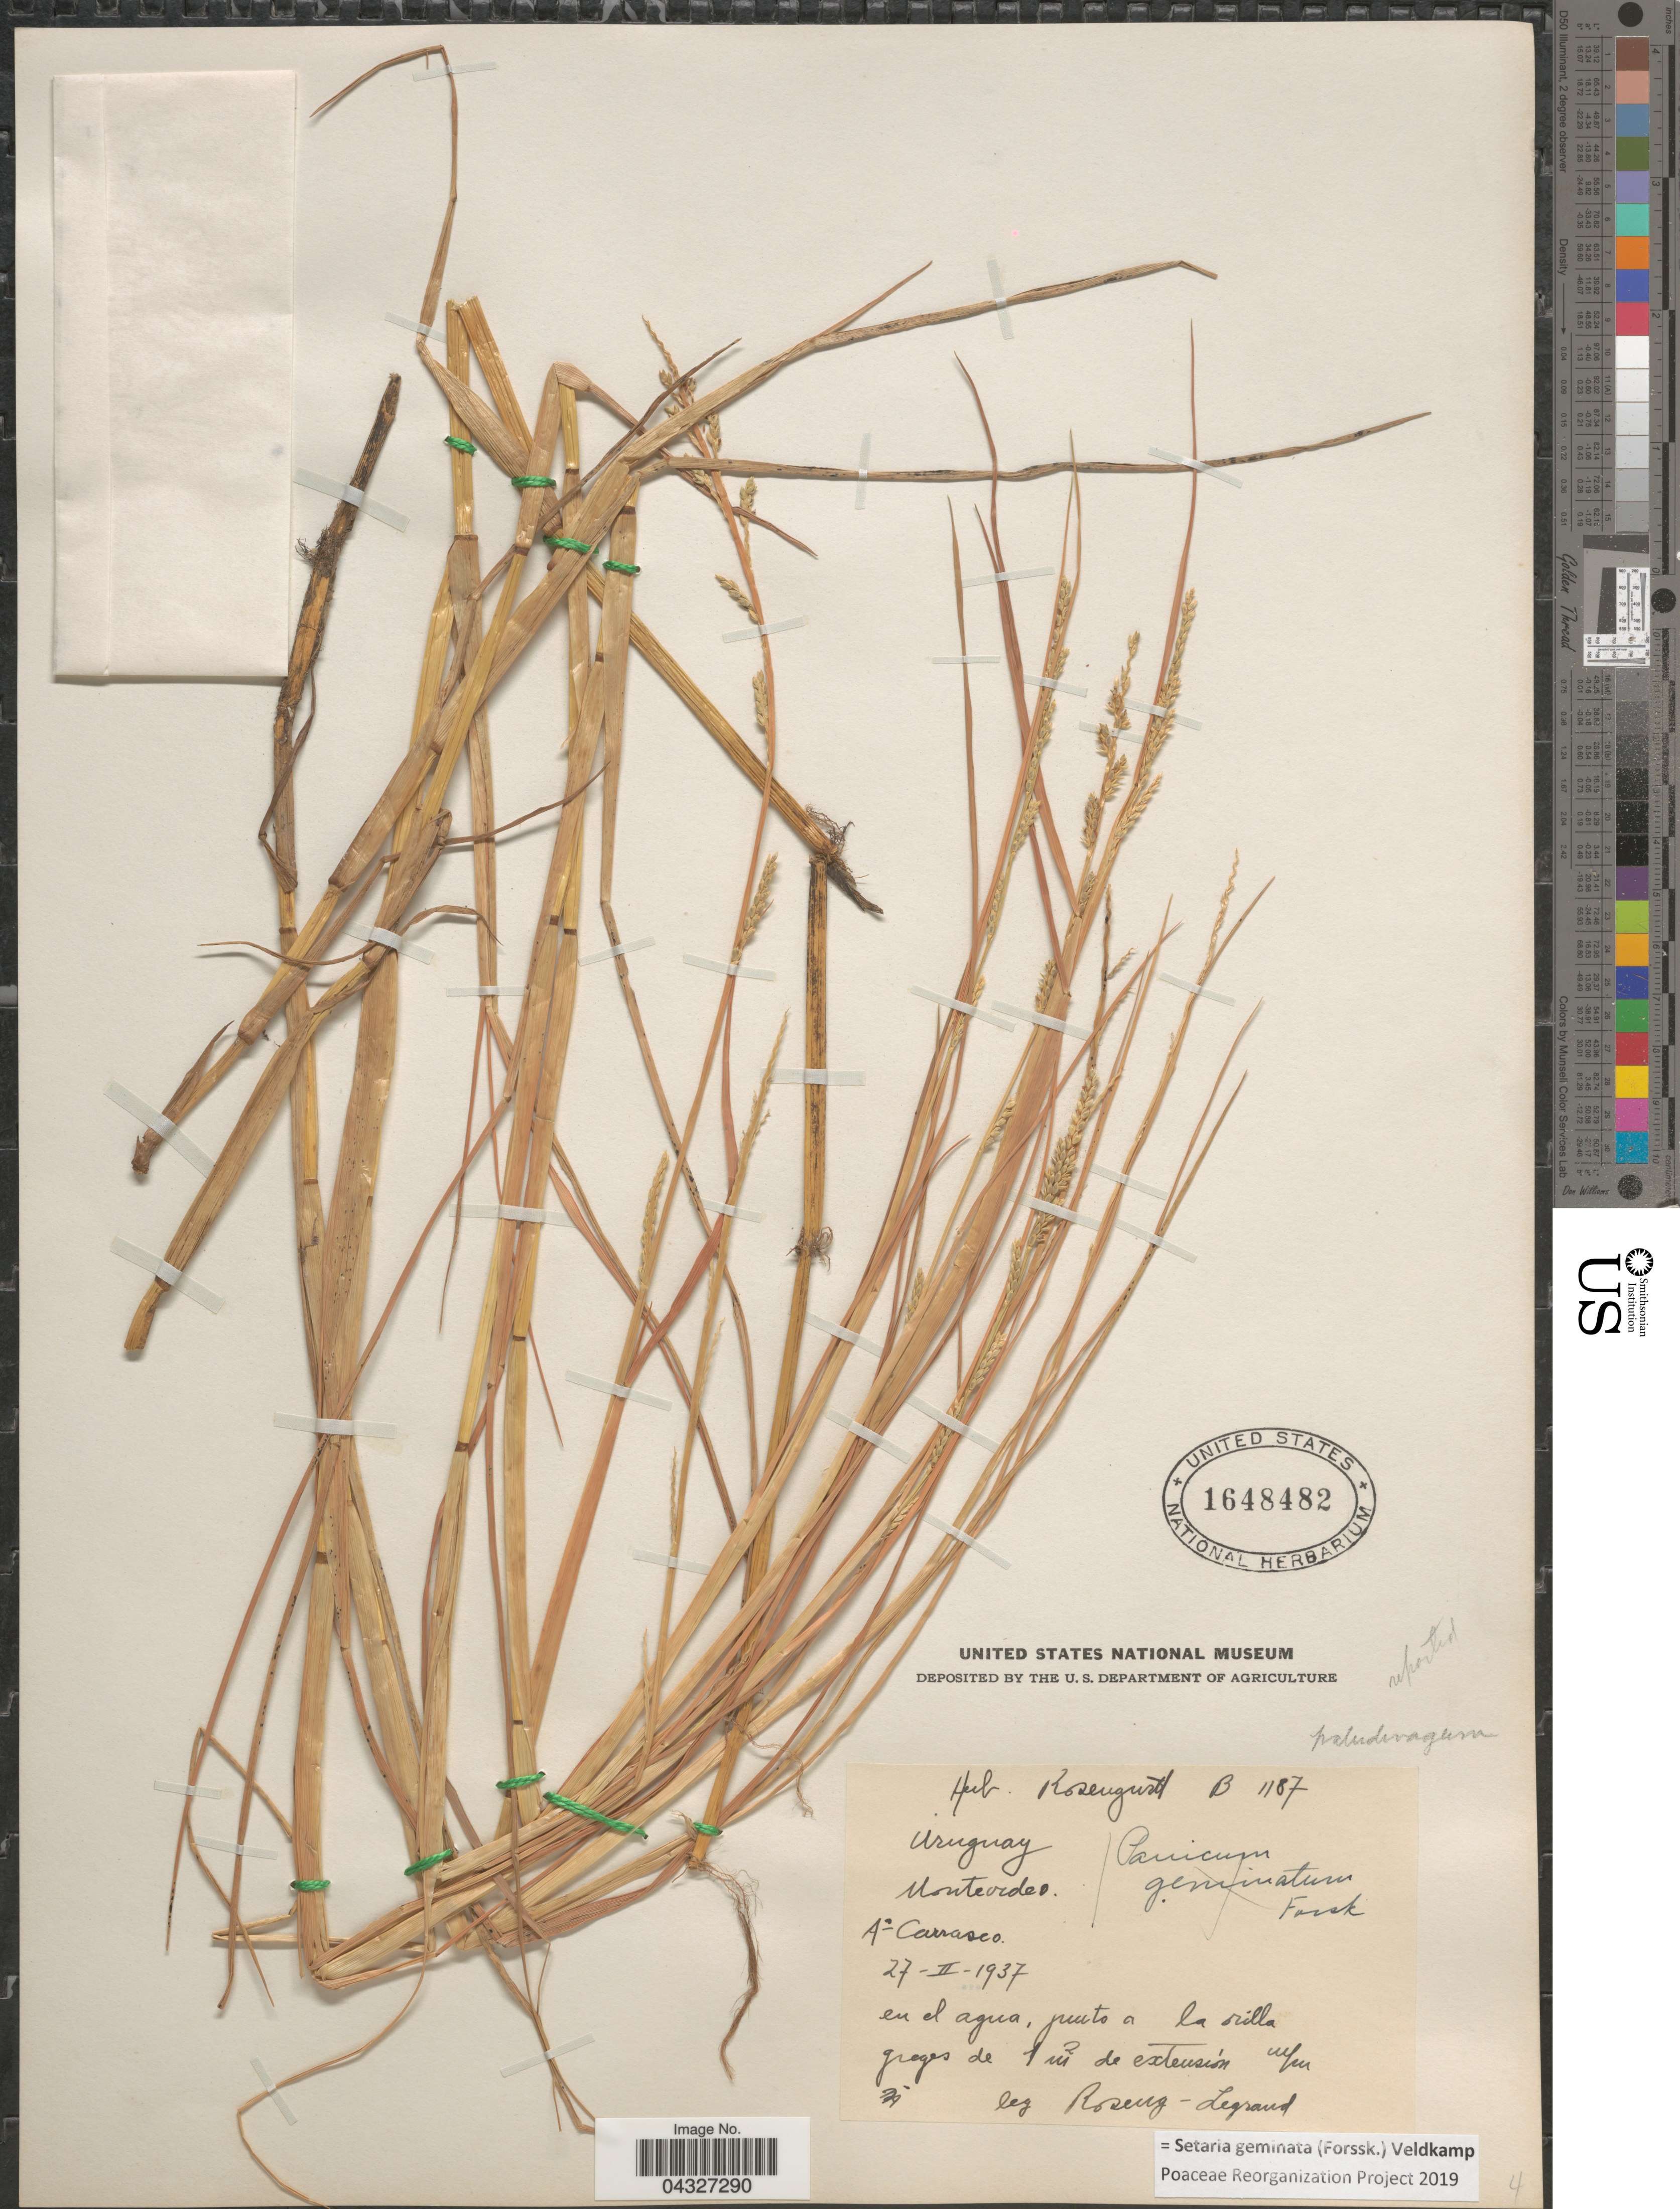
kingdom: Plantae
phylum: Tracheophyta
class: Liliopsida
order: Poales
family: Poaceae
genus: Setaria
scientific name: Setaria geminata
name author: (Forssk.) Veldkamp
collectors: Rosengurtt & Legrand, --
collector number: B1187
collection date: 1937-02-27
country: Uruguay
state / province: Montevideo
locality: Montevideo. A Carrasco.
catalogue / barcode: US 1648482